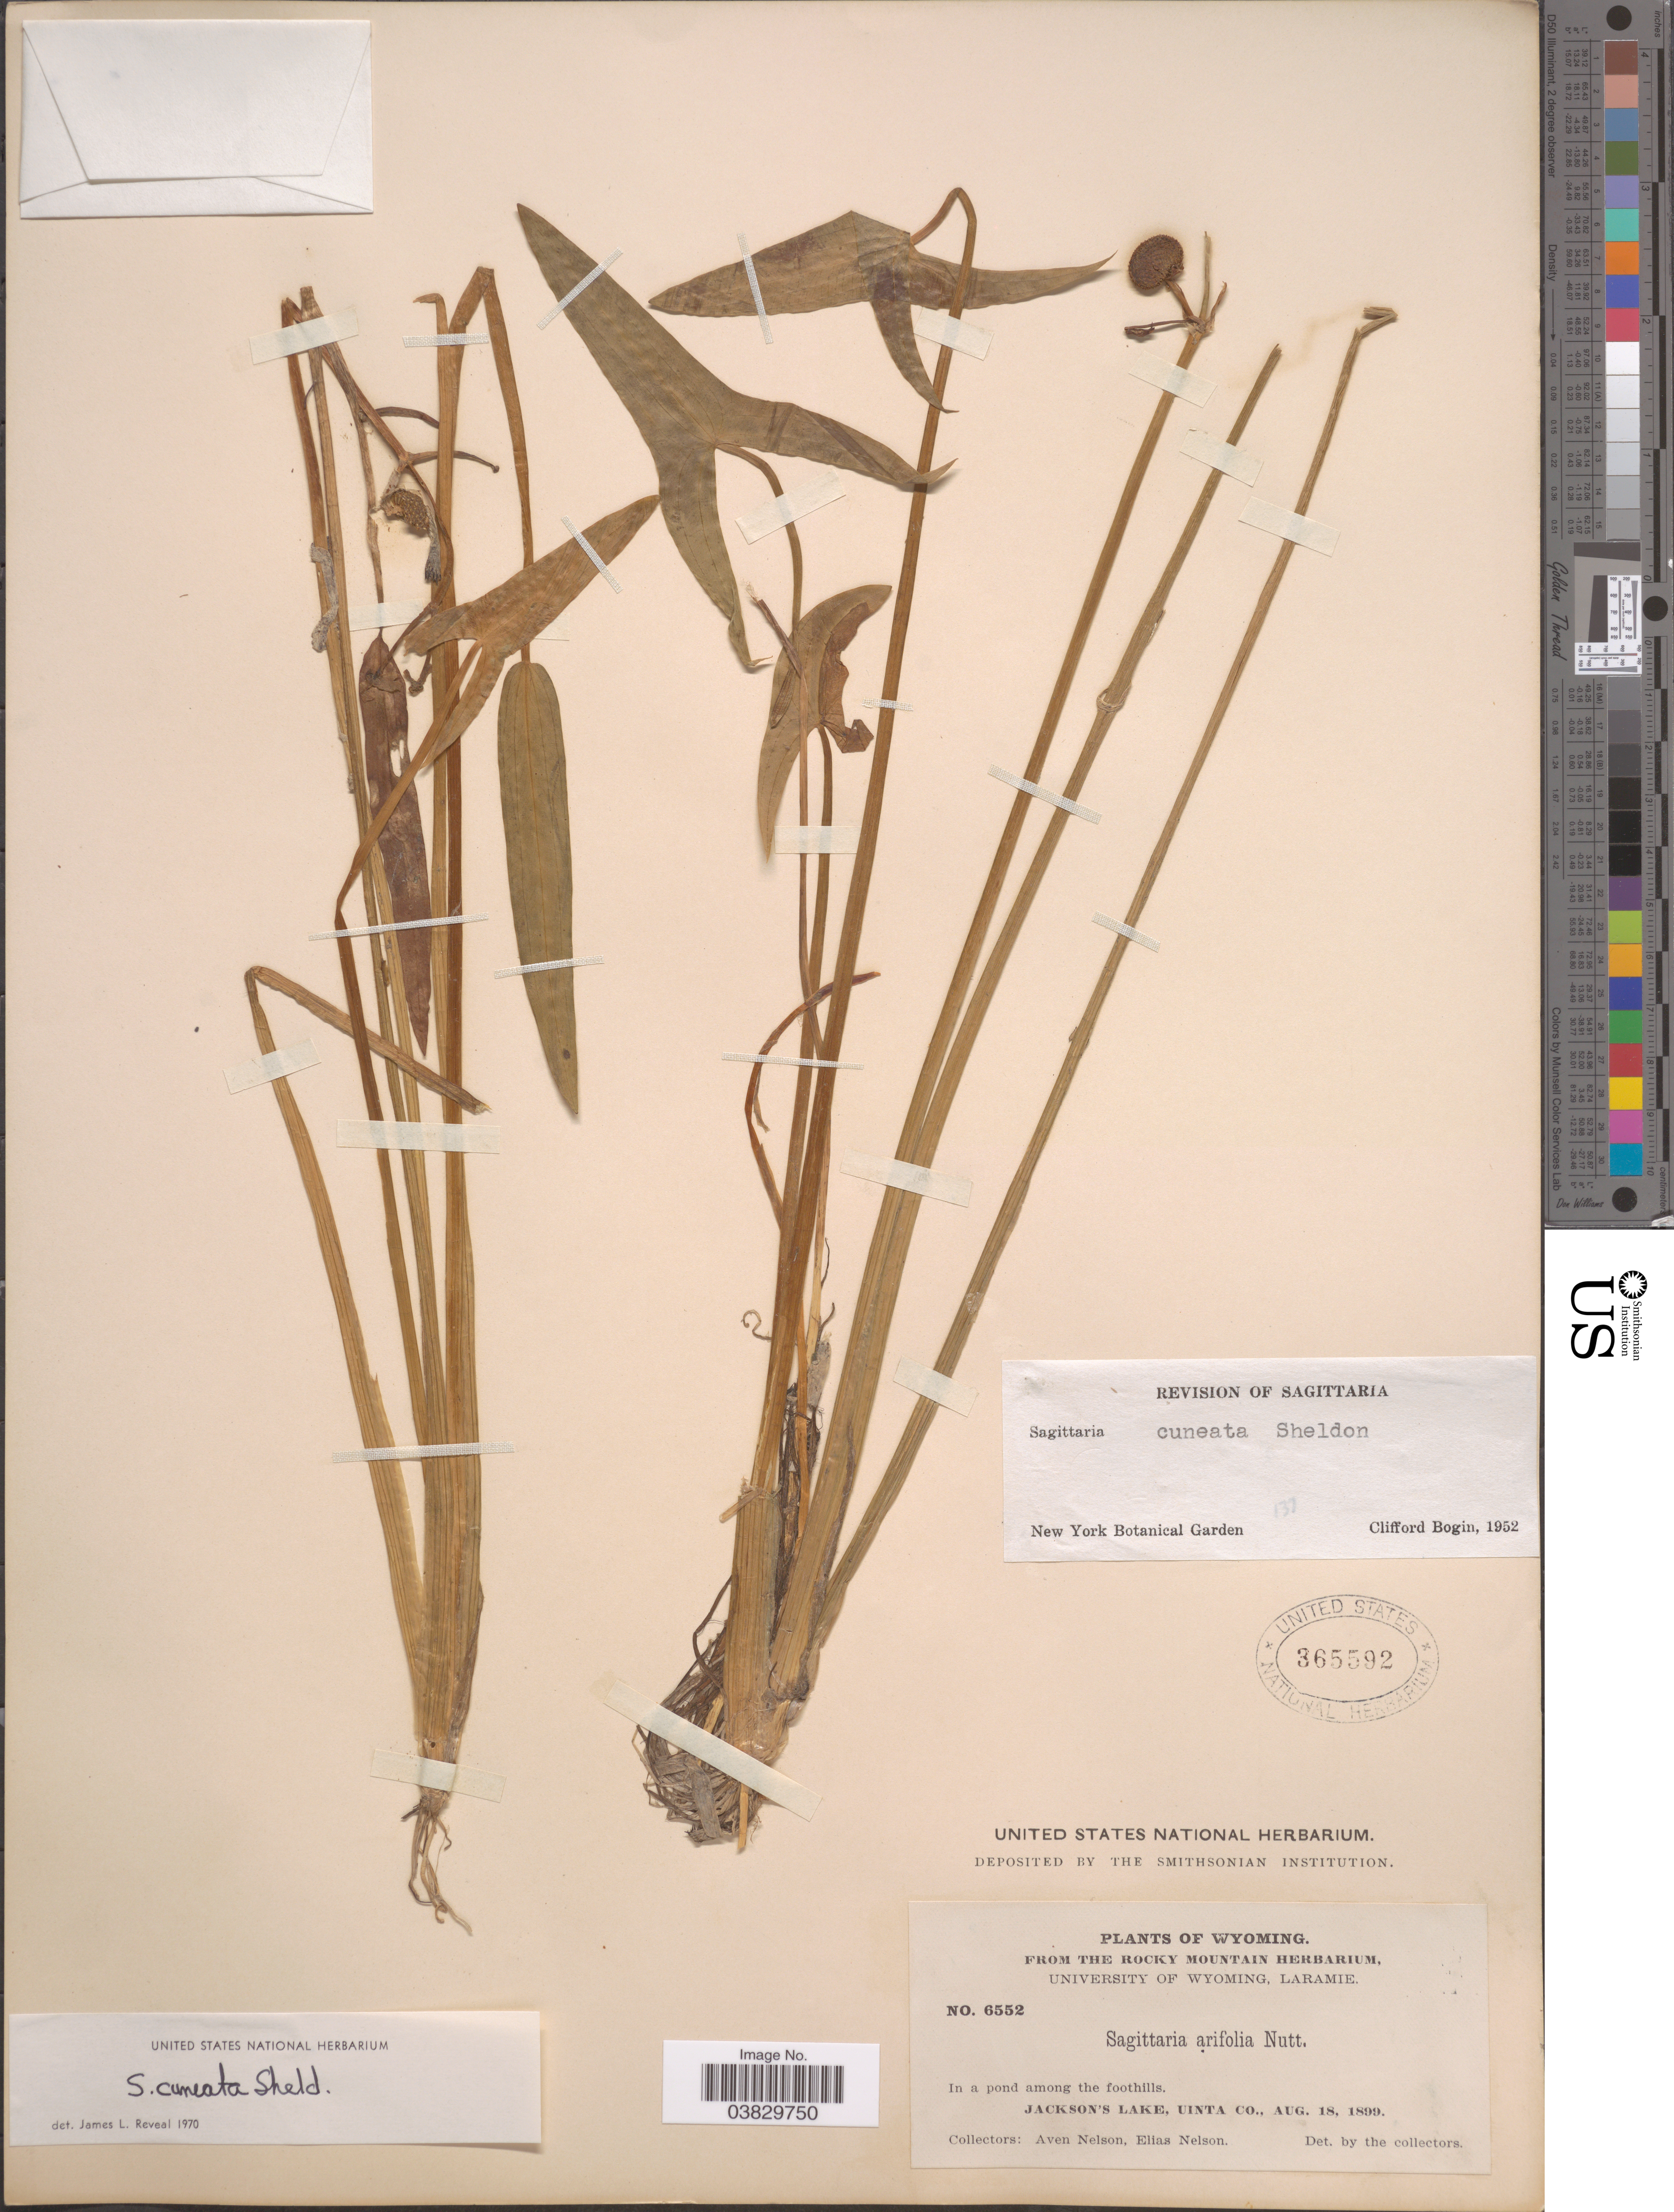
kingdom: Plantae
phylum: Tracheophyta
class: Liliopsida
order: Alismatales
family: Alismataceae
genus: Sagittaria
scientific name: Sagittaria cuneata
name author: E. Sheld.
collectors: A. Nelson & E. Nelson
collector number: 6552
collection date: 1899-08-18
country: United States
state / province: Wyoming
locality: In a pond among the foothills. Jackson's Lake, Uinta Co.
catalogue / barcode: US 365592